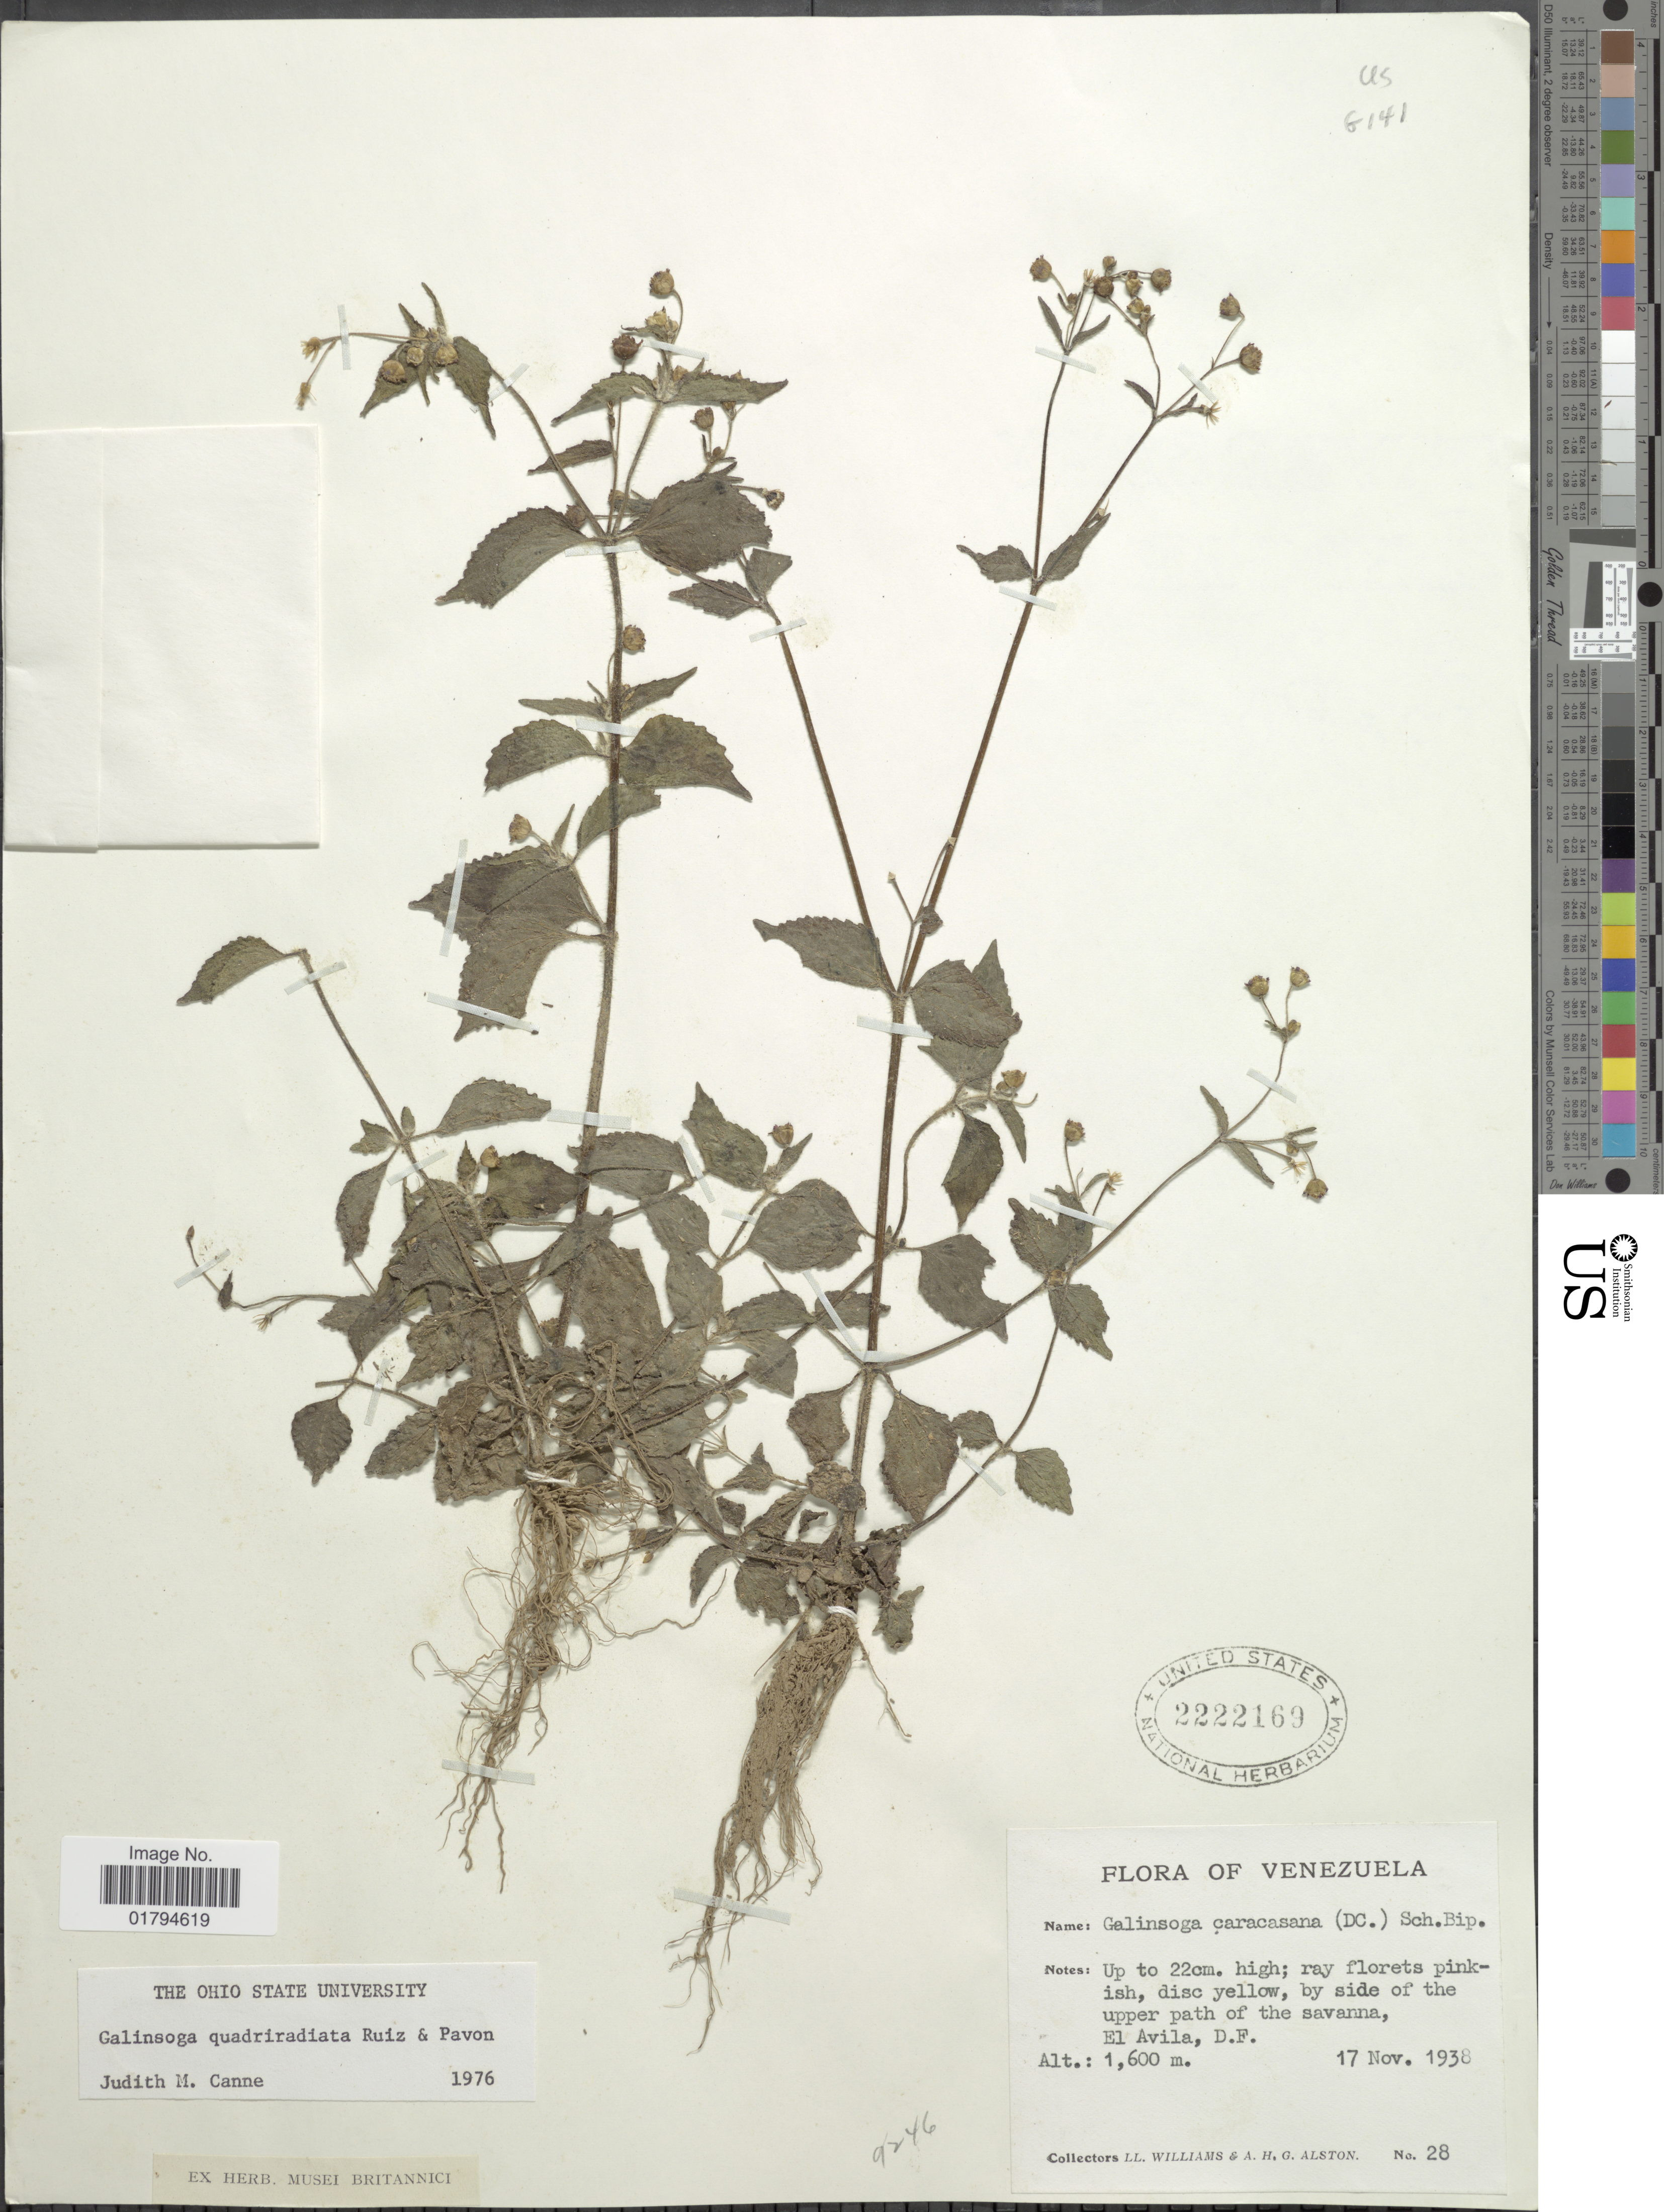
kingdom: Plantae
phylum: Tracheophyta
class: Magnoliopsida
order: Asterales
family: Asteraceae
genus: Galinsoga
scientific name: Galinsoga quadriradiata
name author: Ruiz & Pav.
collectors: Ll. Williams & A. H. Alston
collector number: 28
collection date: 1938-11-17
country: Mexico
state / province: Distrito Federal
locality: By side of the upper path of the savanna, El Avila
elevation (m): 1600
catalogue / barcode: US 2222169